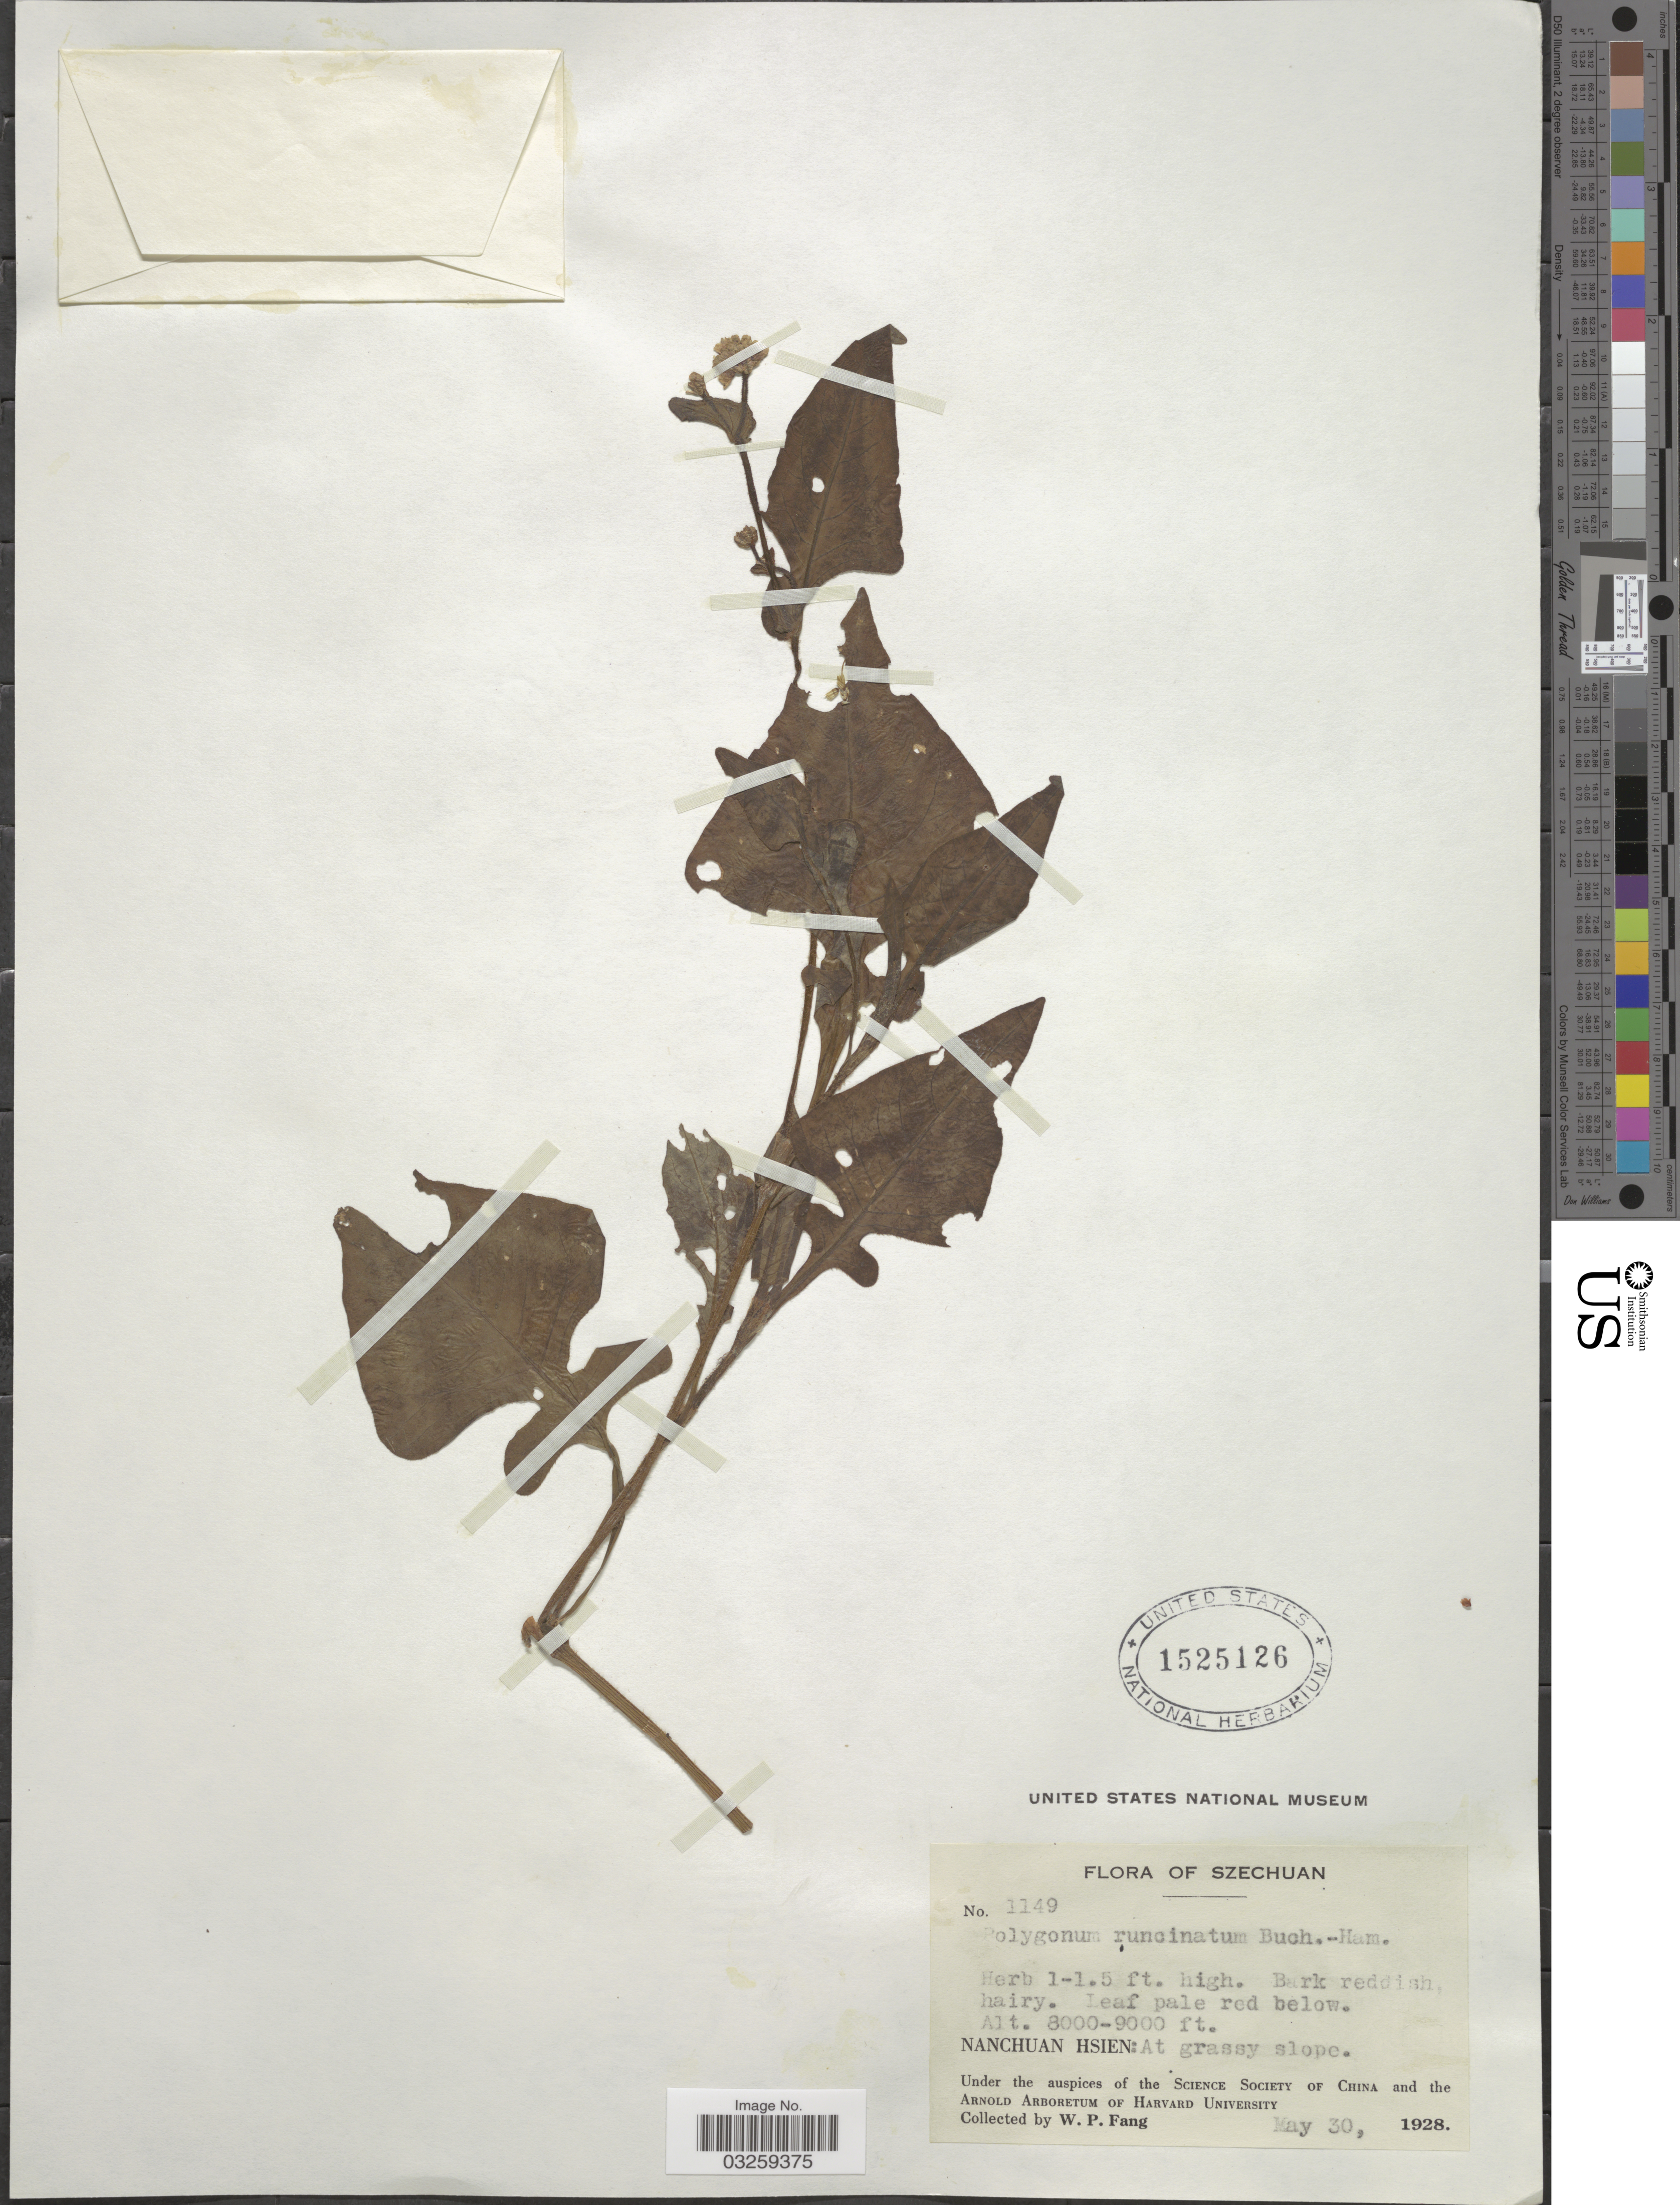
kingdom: Plantae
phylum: Tracheophyta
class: Magnoliopsida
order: Caryophyllales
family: Polygonaceae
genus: Polygonum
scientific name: Polygonum runcinatum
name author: Buch.-Ham. ex D. Don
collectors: W. P. Fang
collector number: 1149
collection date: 1928-05-30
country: China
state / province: Sichuan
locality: Szechuan. Nanchuan Hsien.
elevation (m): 2438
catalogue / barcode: US 1525126